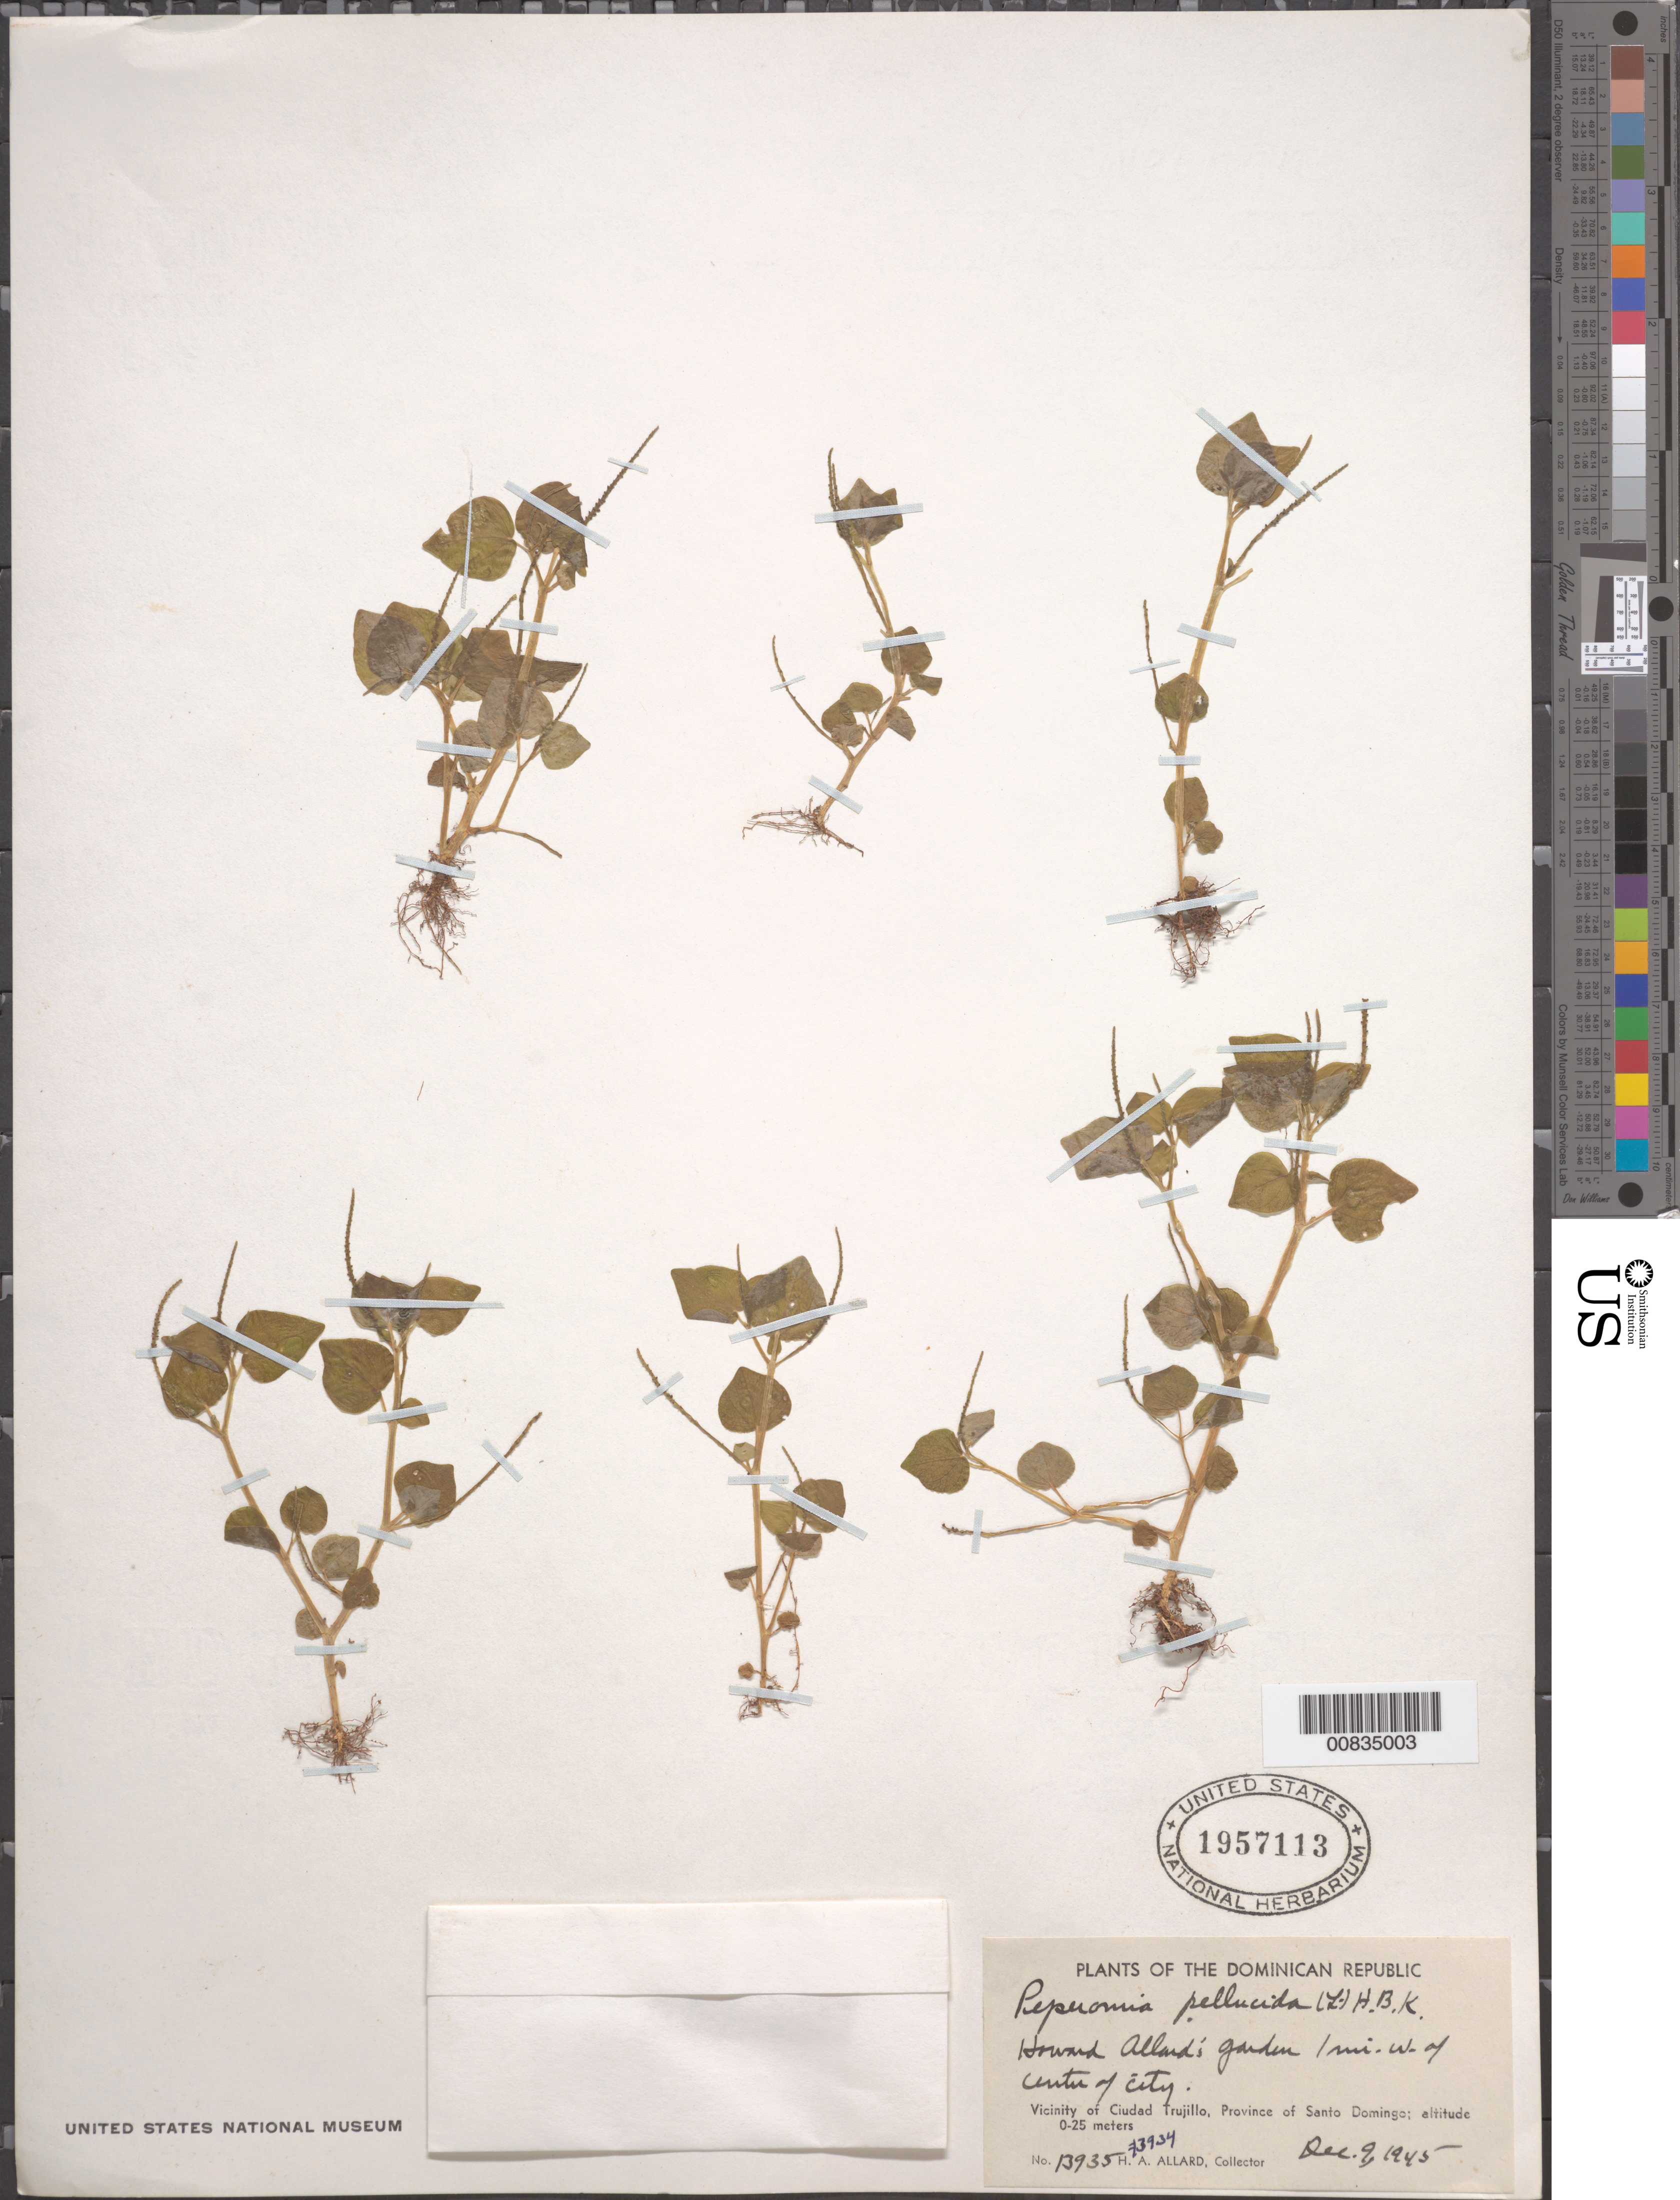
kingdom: Plantae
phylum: Tracheophyta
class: Magnoliopsida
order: Piperales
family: Piperaceae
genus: Peperomia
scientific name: Peperomia pellucida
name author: (L.) Kunth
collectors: H. A. Allard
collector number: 13935=13934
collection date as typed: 09 Dec 1945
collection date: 1945-12-09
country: Dominican Republic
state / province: Distrito Nacional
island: Hispaniola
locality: Vicinity of Ciudad Trujillo, Province of Santo Domingo (obsolete). Howard Allard's garden, 1 mi. W of center of city.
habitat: in garden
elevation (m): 0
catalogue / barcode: US 1957113